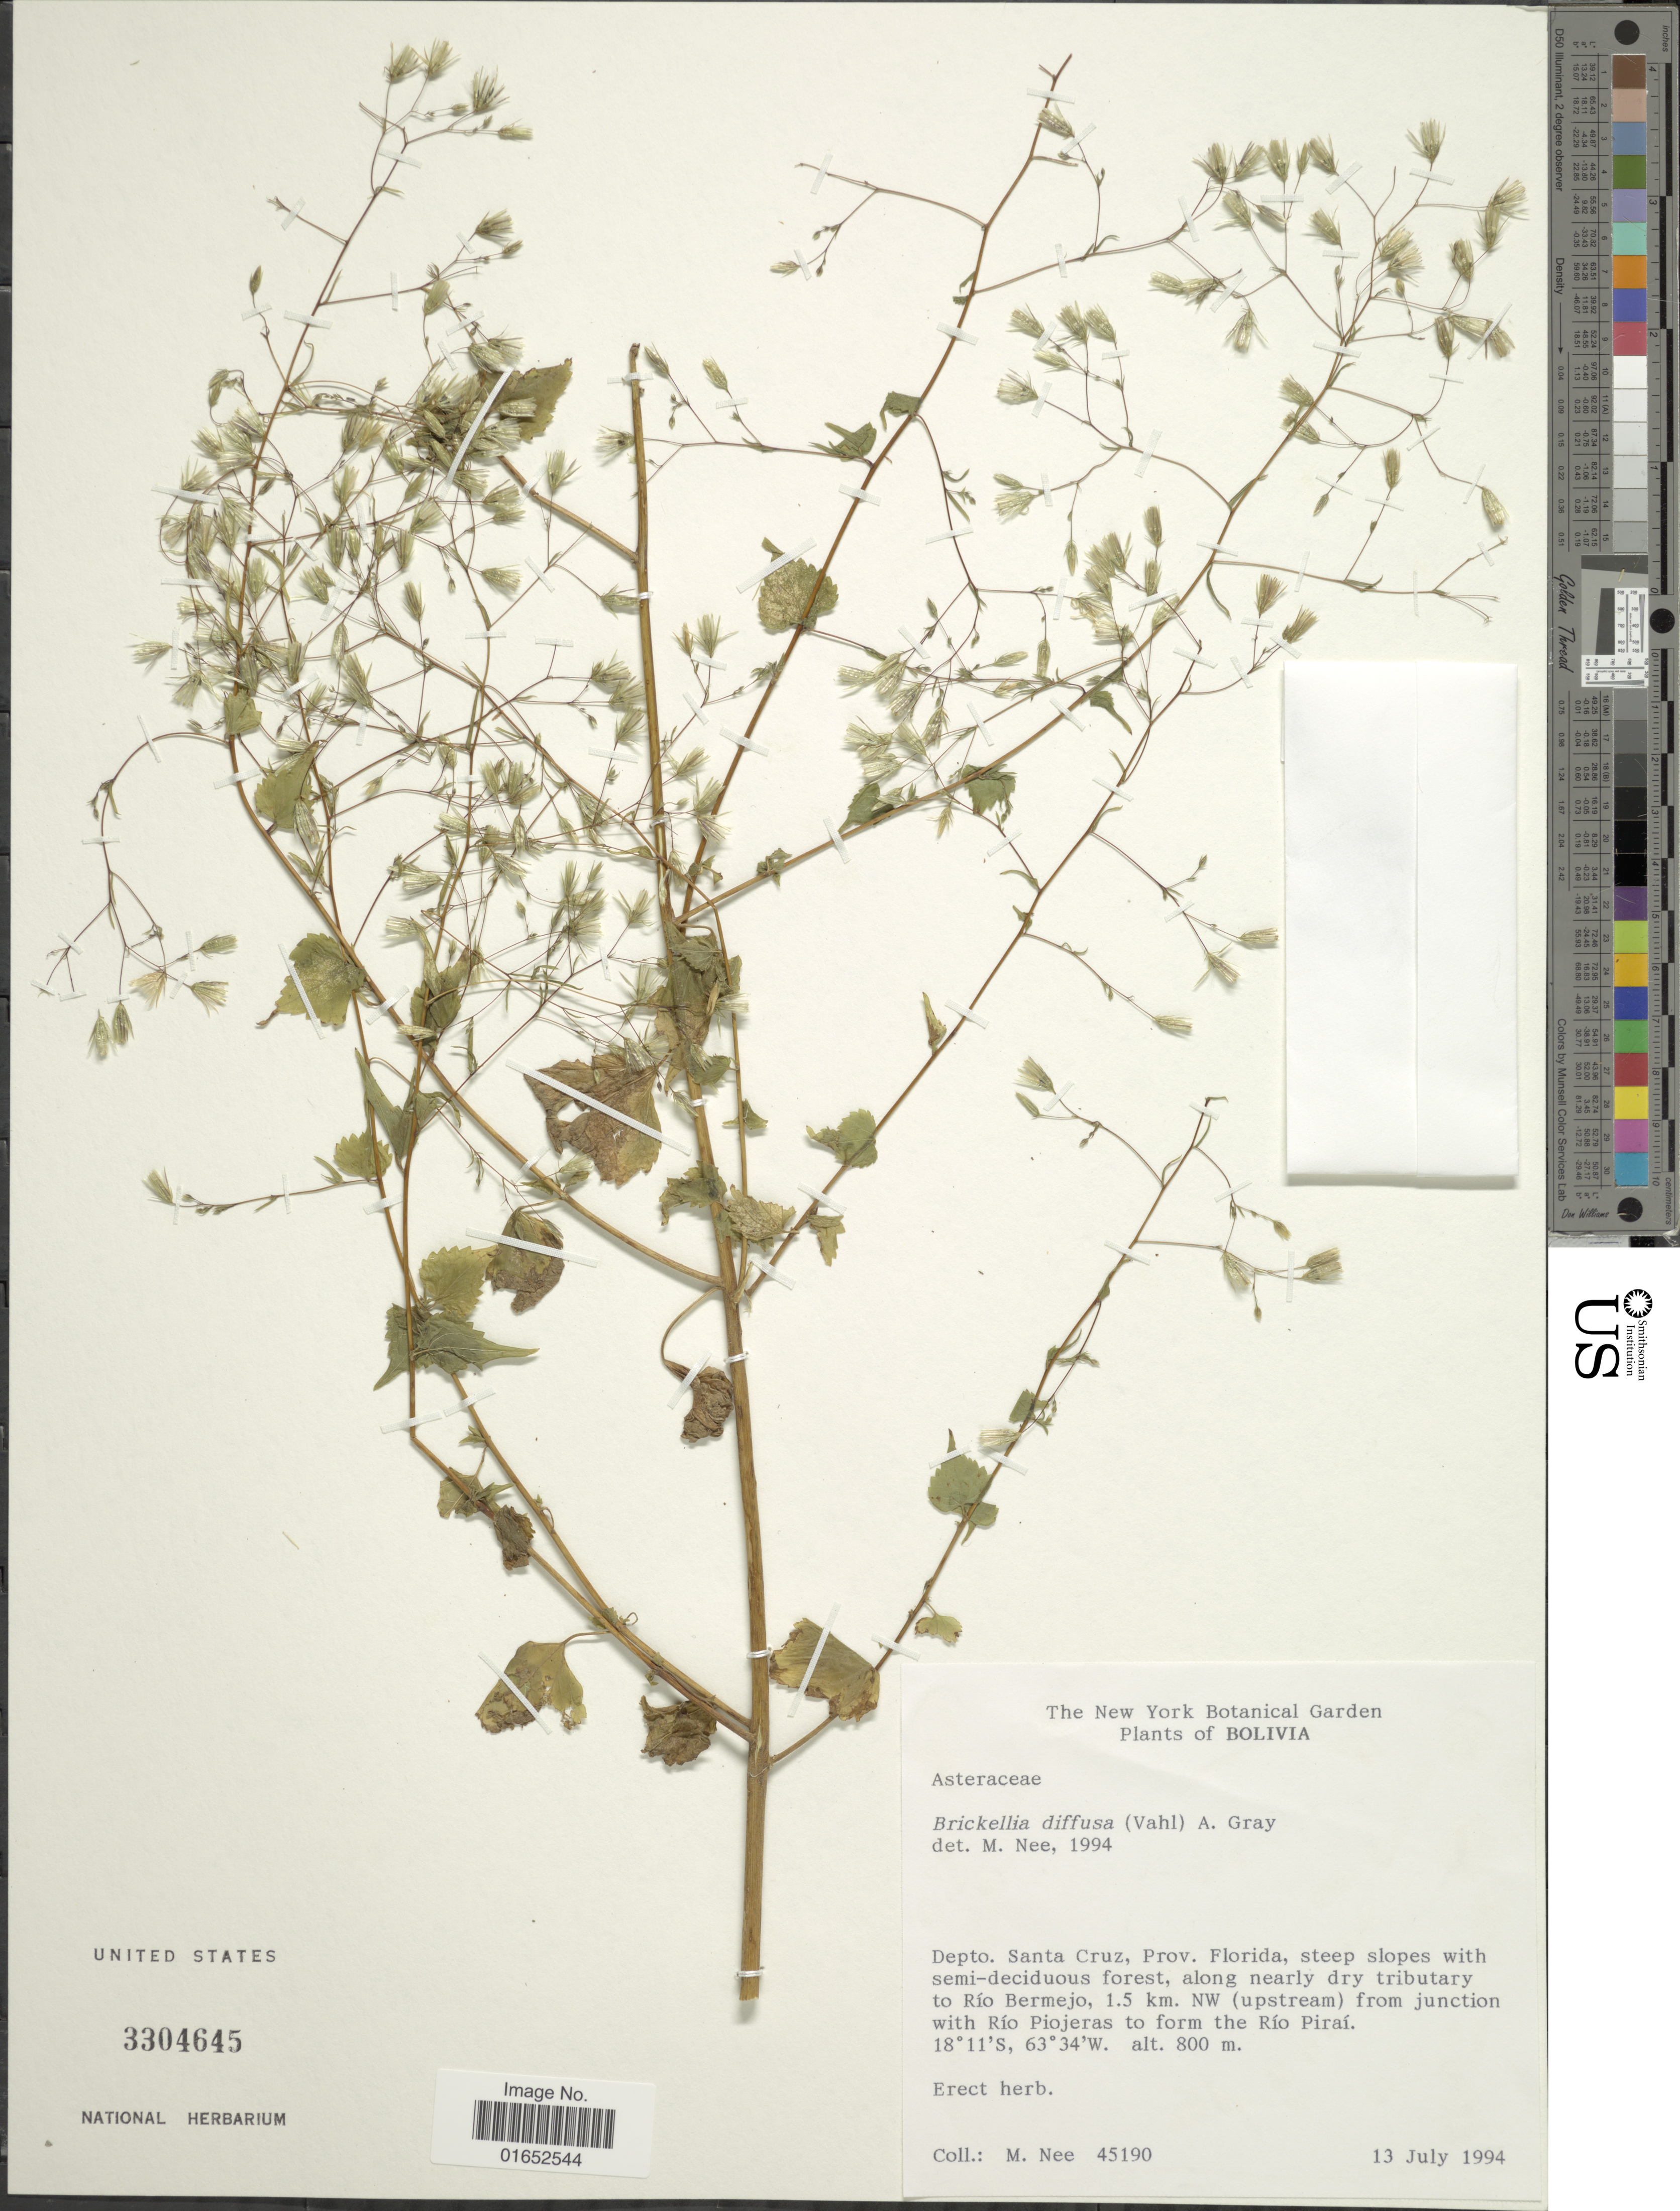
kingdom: Plantae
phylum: Tracheophyta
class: Magnoliopsida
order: Asterales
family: Asteraceae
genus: Brickellia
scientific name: Brickellia diffusa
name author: (Vahl) A. Gray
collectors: M. Nee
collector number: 45190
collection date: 1994-07-13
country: Bolivia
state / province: Santa Cruz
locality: Depto. Santa Cruz, prov. Flroida, steep slopes with semi-deciduous forest, along nearly dry tributary to Río Bermejo, 1.5 km. NW (upstream) from junction with Río Piojeras to form the Río Piraí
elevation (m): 800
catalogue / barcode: US 3304645